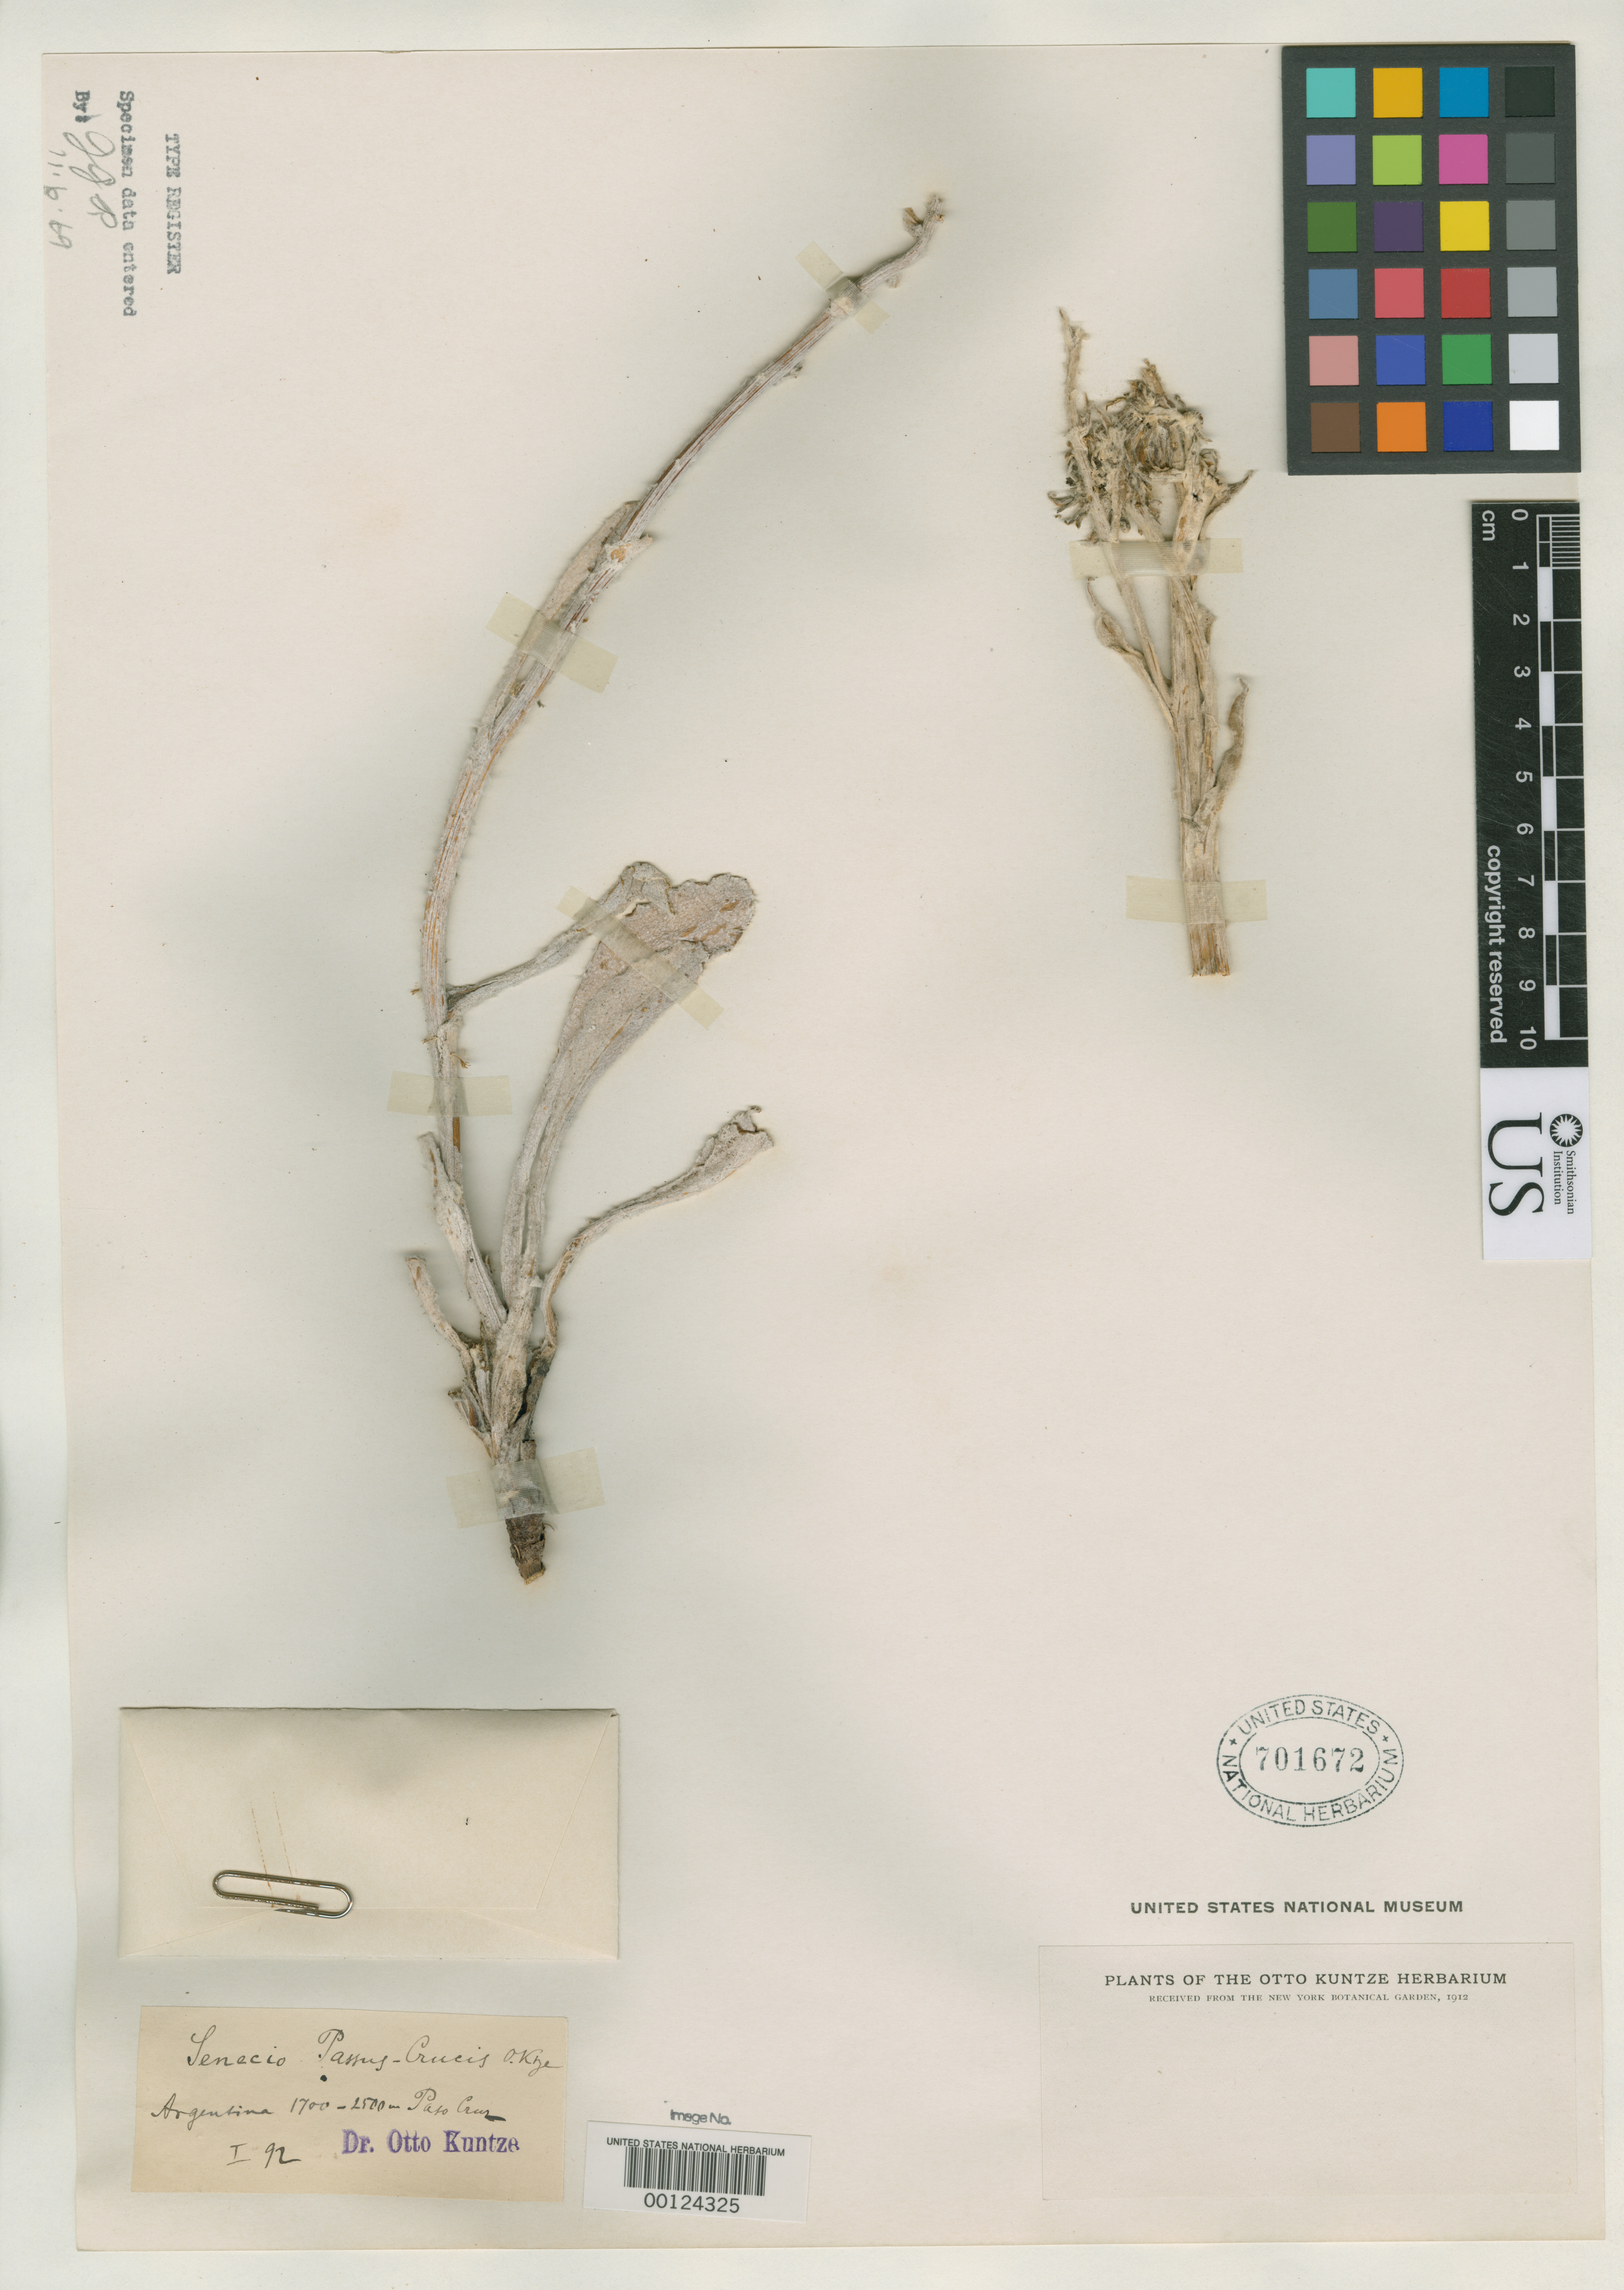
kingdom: Plantae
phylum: Tracheophyta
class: Magnoliopsida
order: Asterales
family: Asteraceae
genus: Senecio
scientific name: Senecio passus-crucis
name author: Kuntze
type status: Type Collection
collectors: C.E.O. Kuntze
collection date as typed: Jan 1892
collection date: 1892-01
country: Argentina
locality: Paso Cruz.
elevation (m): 1700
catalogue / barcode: US 701672